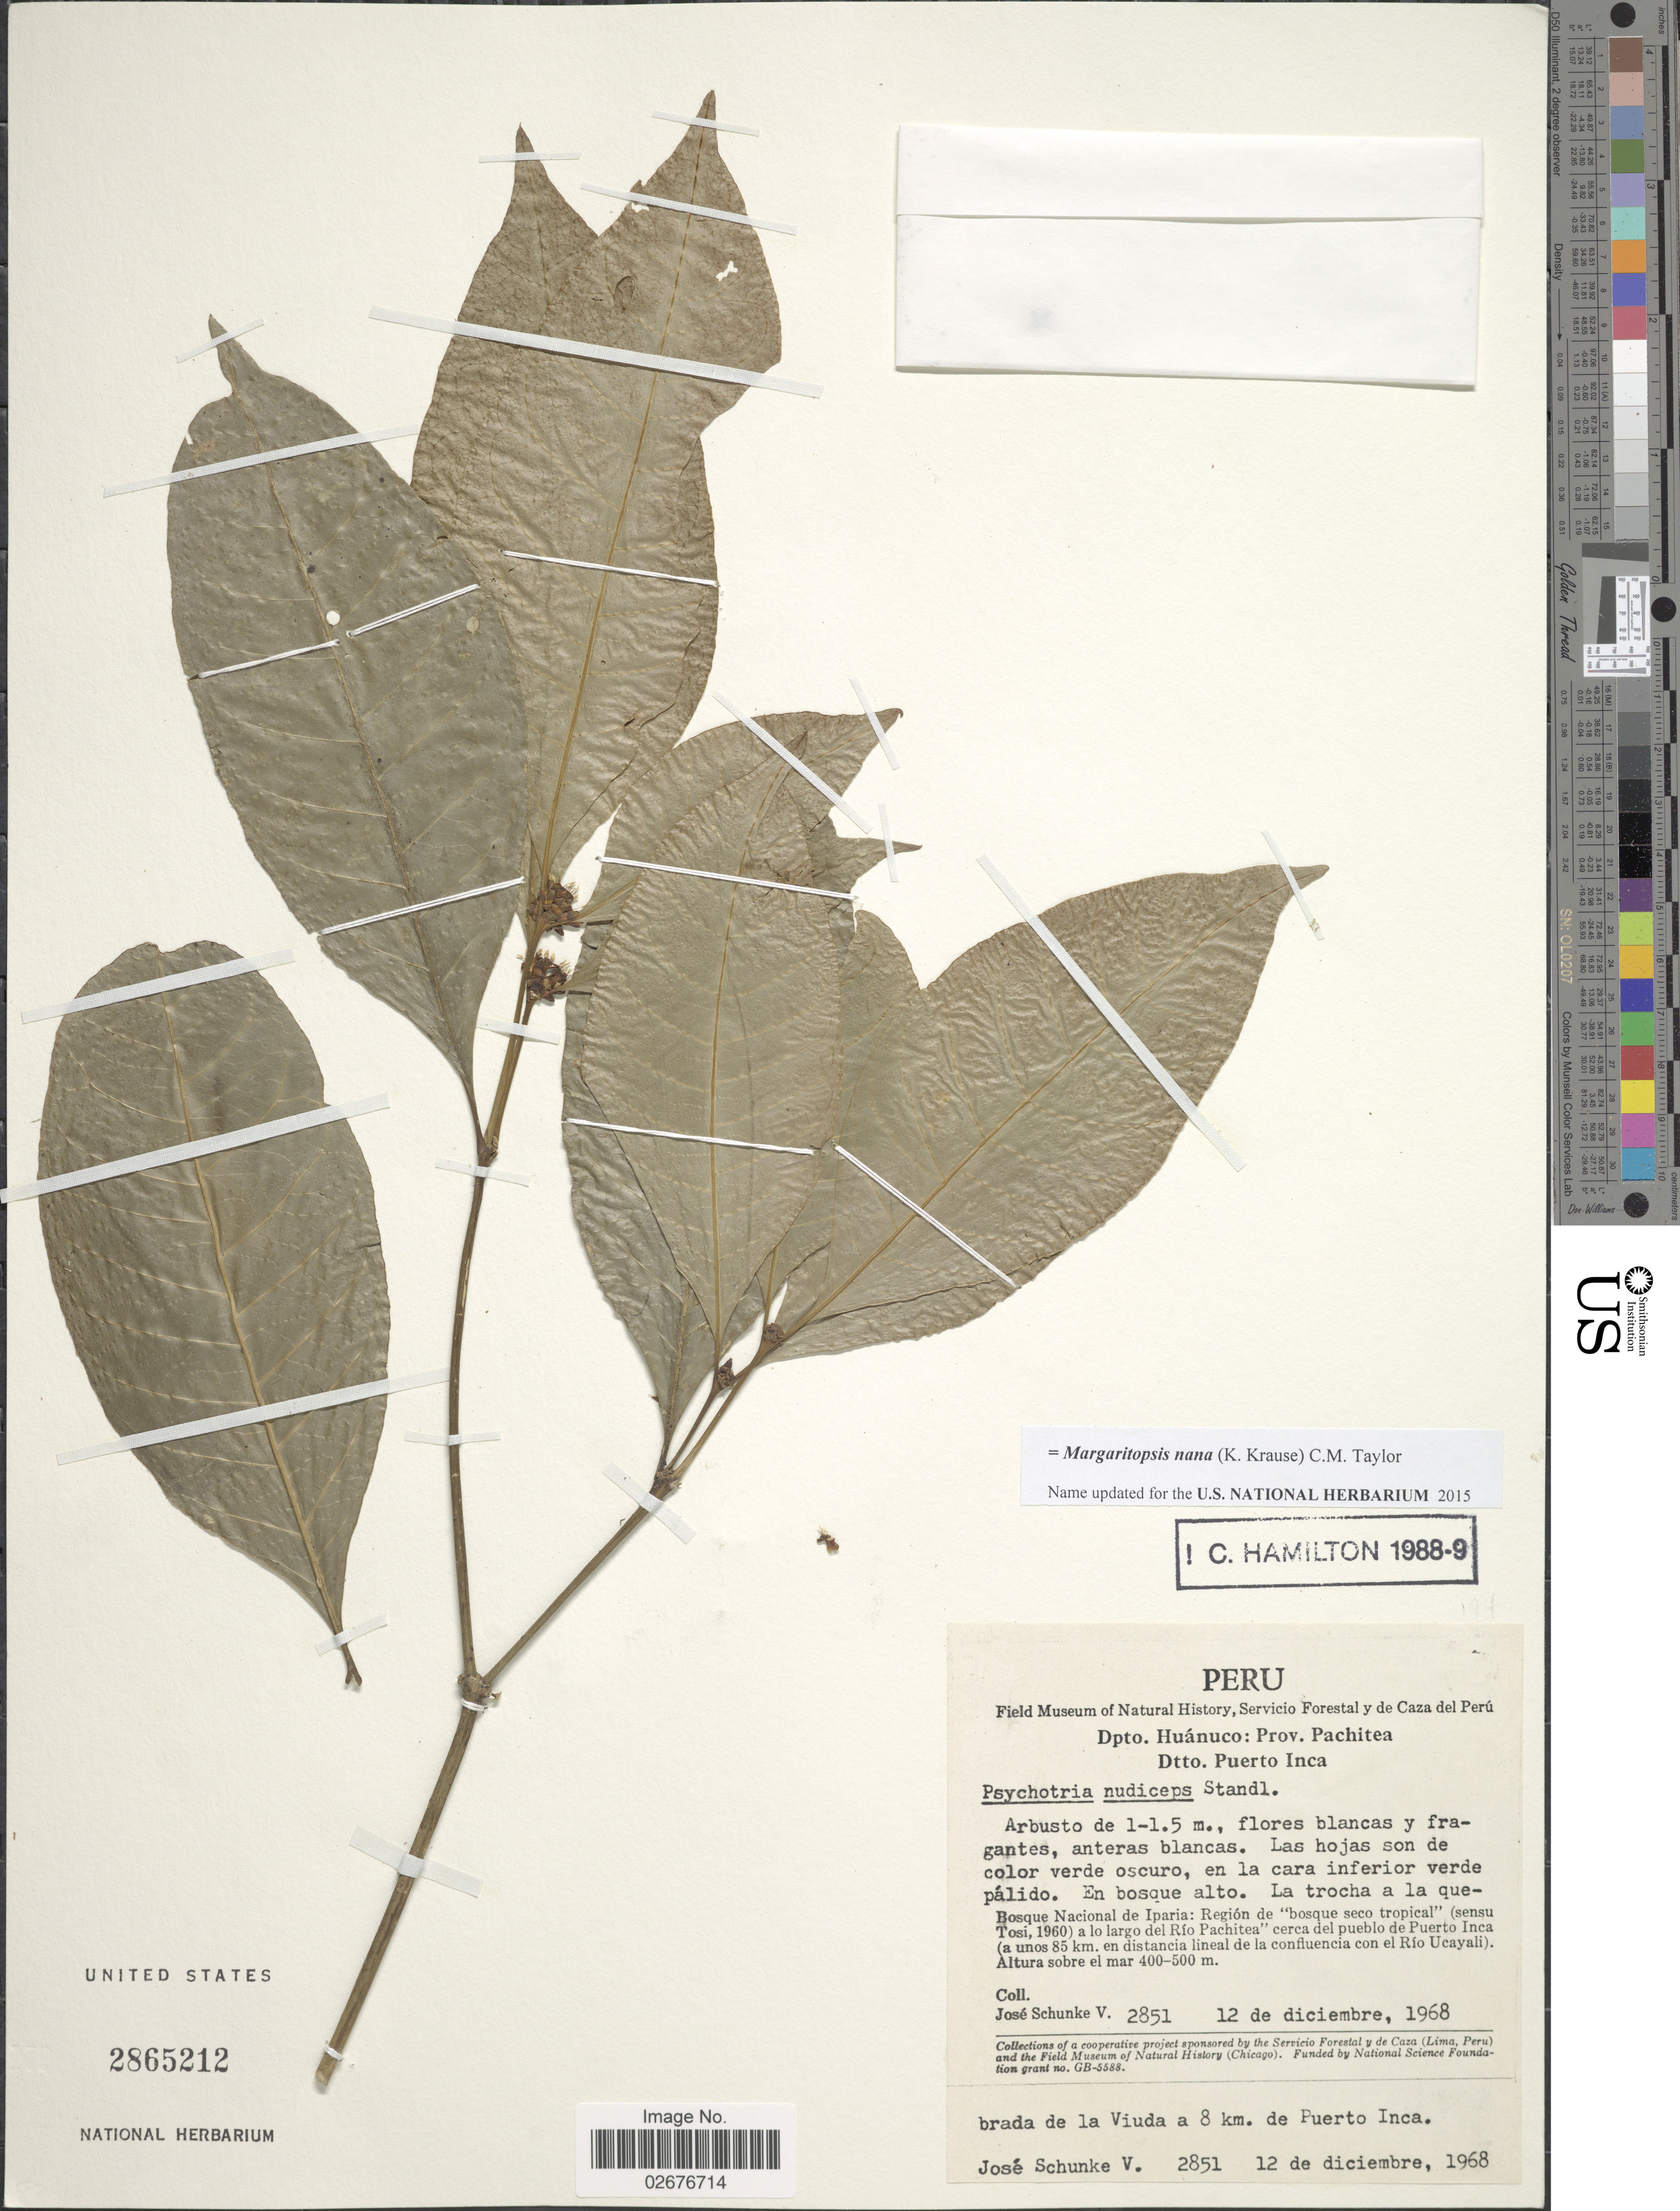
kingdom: Plantae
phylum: Tracheophyta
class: Magnoliopsida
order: Gentianales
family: Rubiaceae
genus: Margaritopsis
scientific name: Margaritopsis nana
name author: (K. Krause) C.M. Taylor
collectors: J. Schunke Vigo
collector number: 2851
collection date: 1968-12-12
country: Peru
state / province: Huánuco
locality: Prov. Pachitea, Dtto. Puerto Inca, en bosque alto, La trocha a la quebrada de la Viuda a 8 km. de Puerto Inca, Bosque Nacional de Iparia: Region de bosque seco tropical a lo largo del Rio Pachitea cerca del pueblo de Puerto Inca (a unos 85 km. en distancia lineal de la confluencia con el Rio Ucayali)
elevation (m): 400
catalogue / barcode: US 2865212